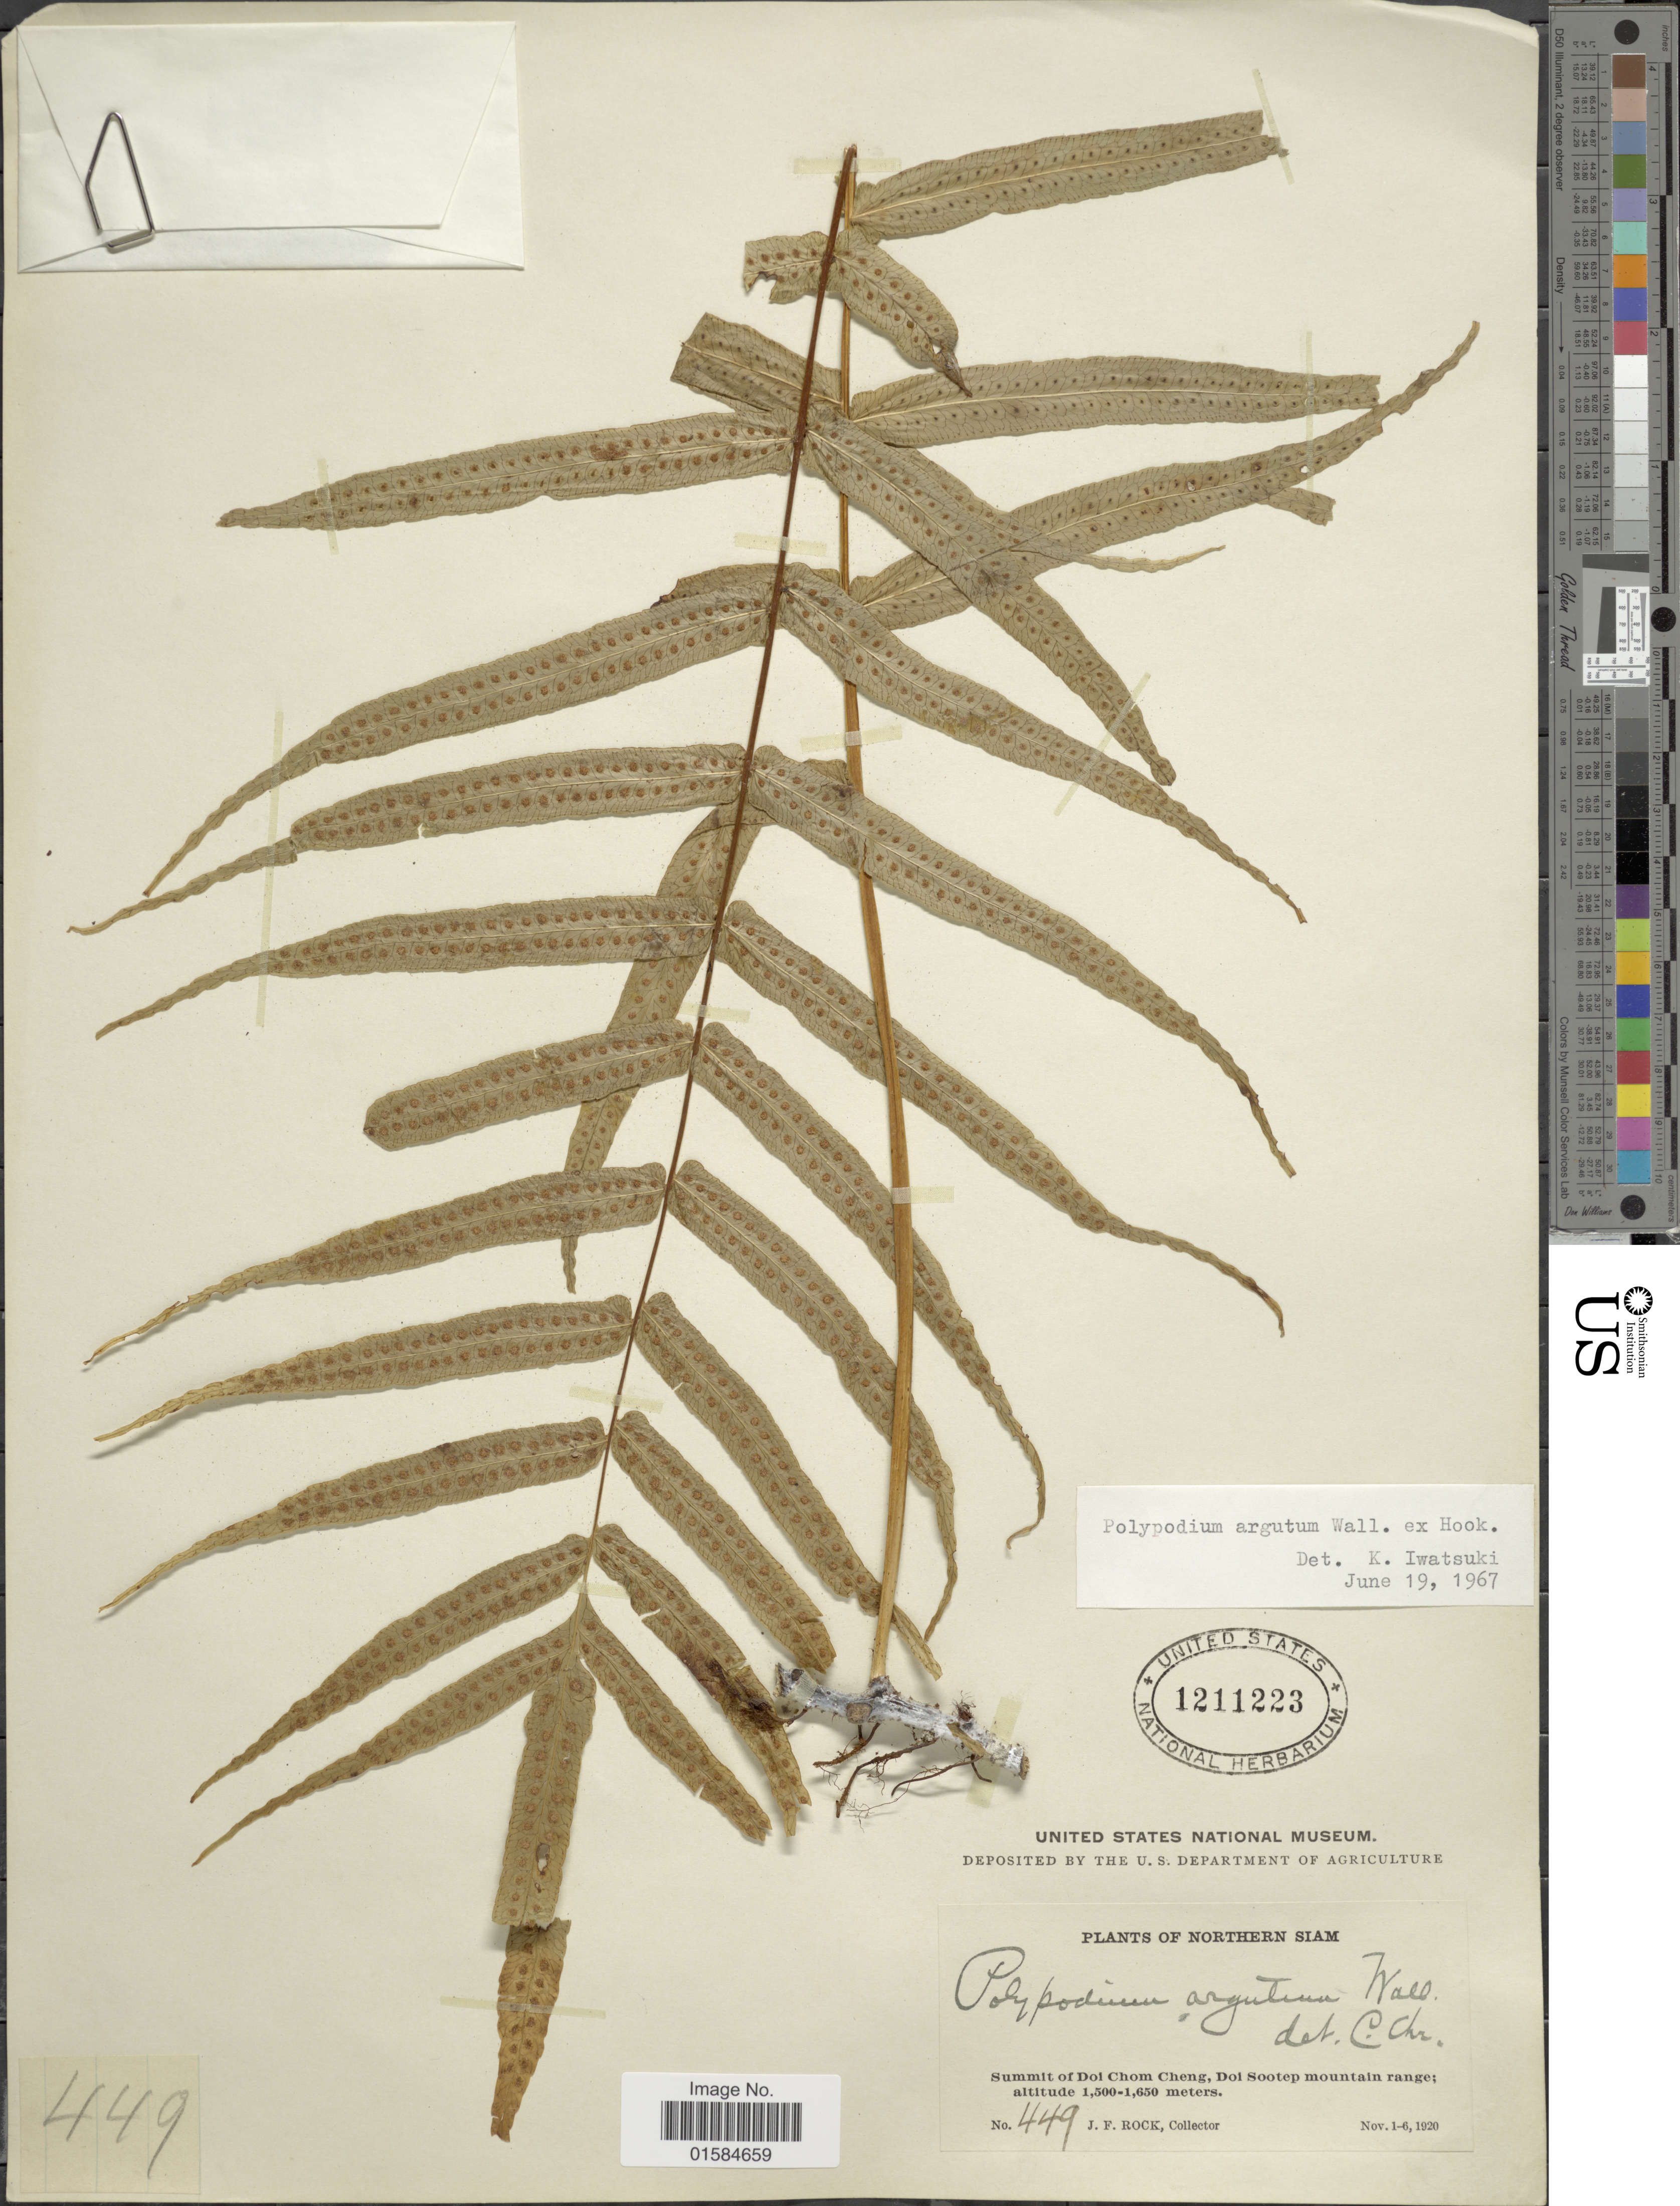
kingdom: Plantae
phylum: Tracheophyta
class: Polypodiopsida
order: Polypodiales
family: Polypodiaceae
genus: Goniophlebium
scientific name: Goniophlebium mengtzeense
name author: (Christ) Rödl-Linder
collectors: J. Rock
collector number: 449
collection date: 1920-11-01/1920-11-06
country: Thailand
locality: Northern Siam, summit of Doi Chom Cheng, Doi Sootep mountain range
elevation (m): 1500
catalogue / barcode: US 1211223